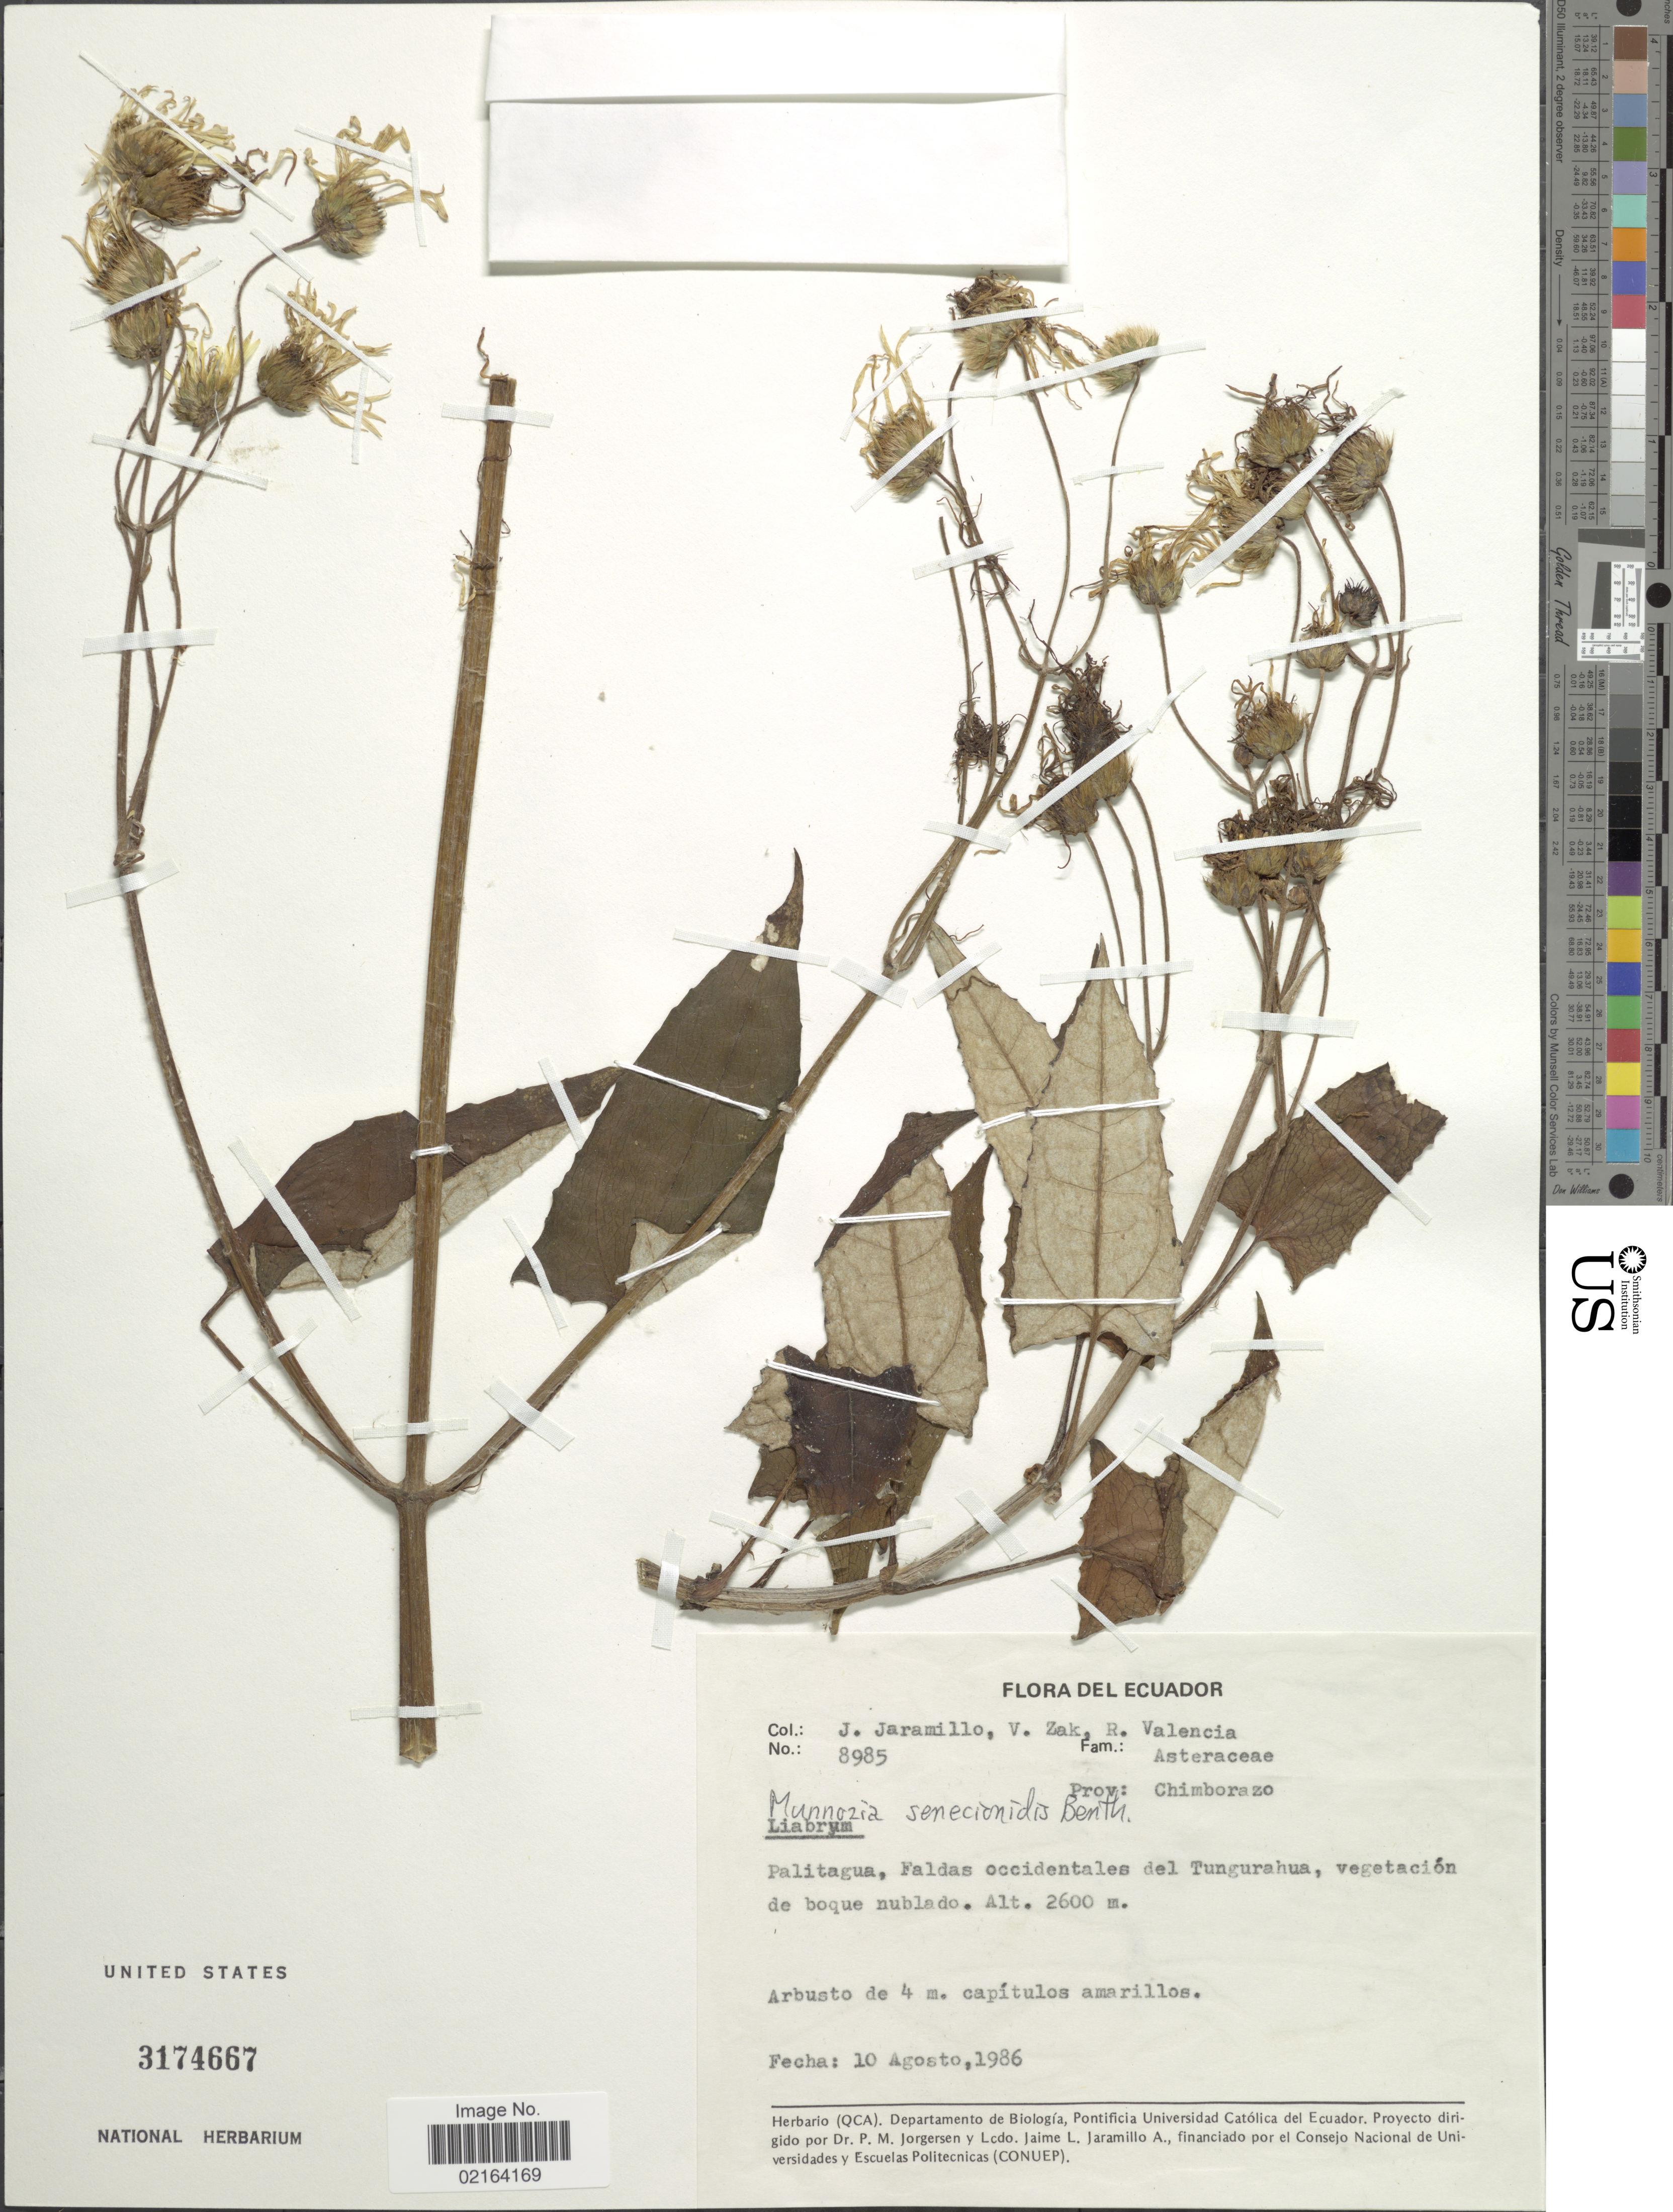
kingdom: Plantae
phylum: Tracheophyta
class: Magnoliopsida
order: Asterales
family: Asteraceae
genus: Munnozia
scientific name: Munnozia senecionidis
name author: Benth.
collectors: J. Jaramillo, V. Zak & R. Valencia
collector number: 8985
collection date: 1986-08-10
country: Ecuador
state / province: Chimborazo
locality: Prov. Chimaborazo, Palitagua, Faldas occidentales del Tungurahua, vegetacion de boque nublado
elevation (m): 2600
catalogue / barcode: US 3174667